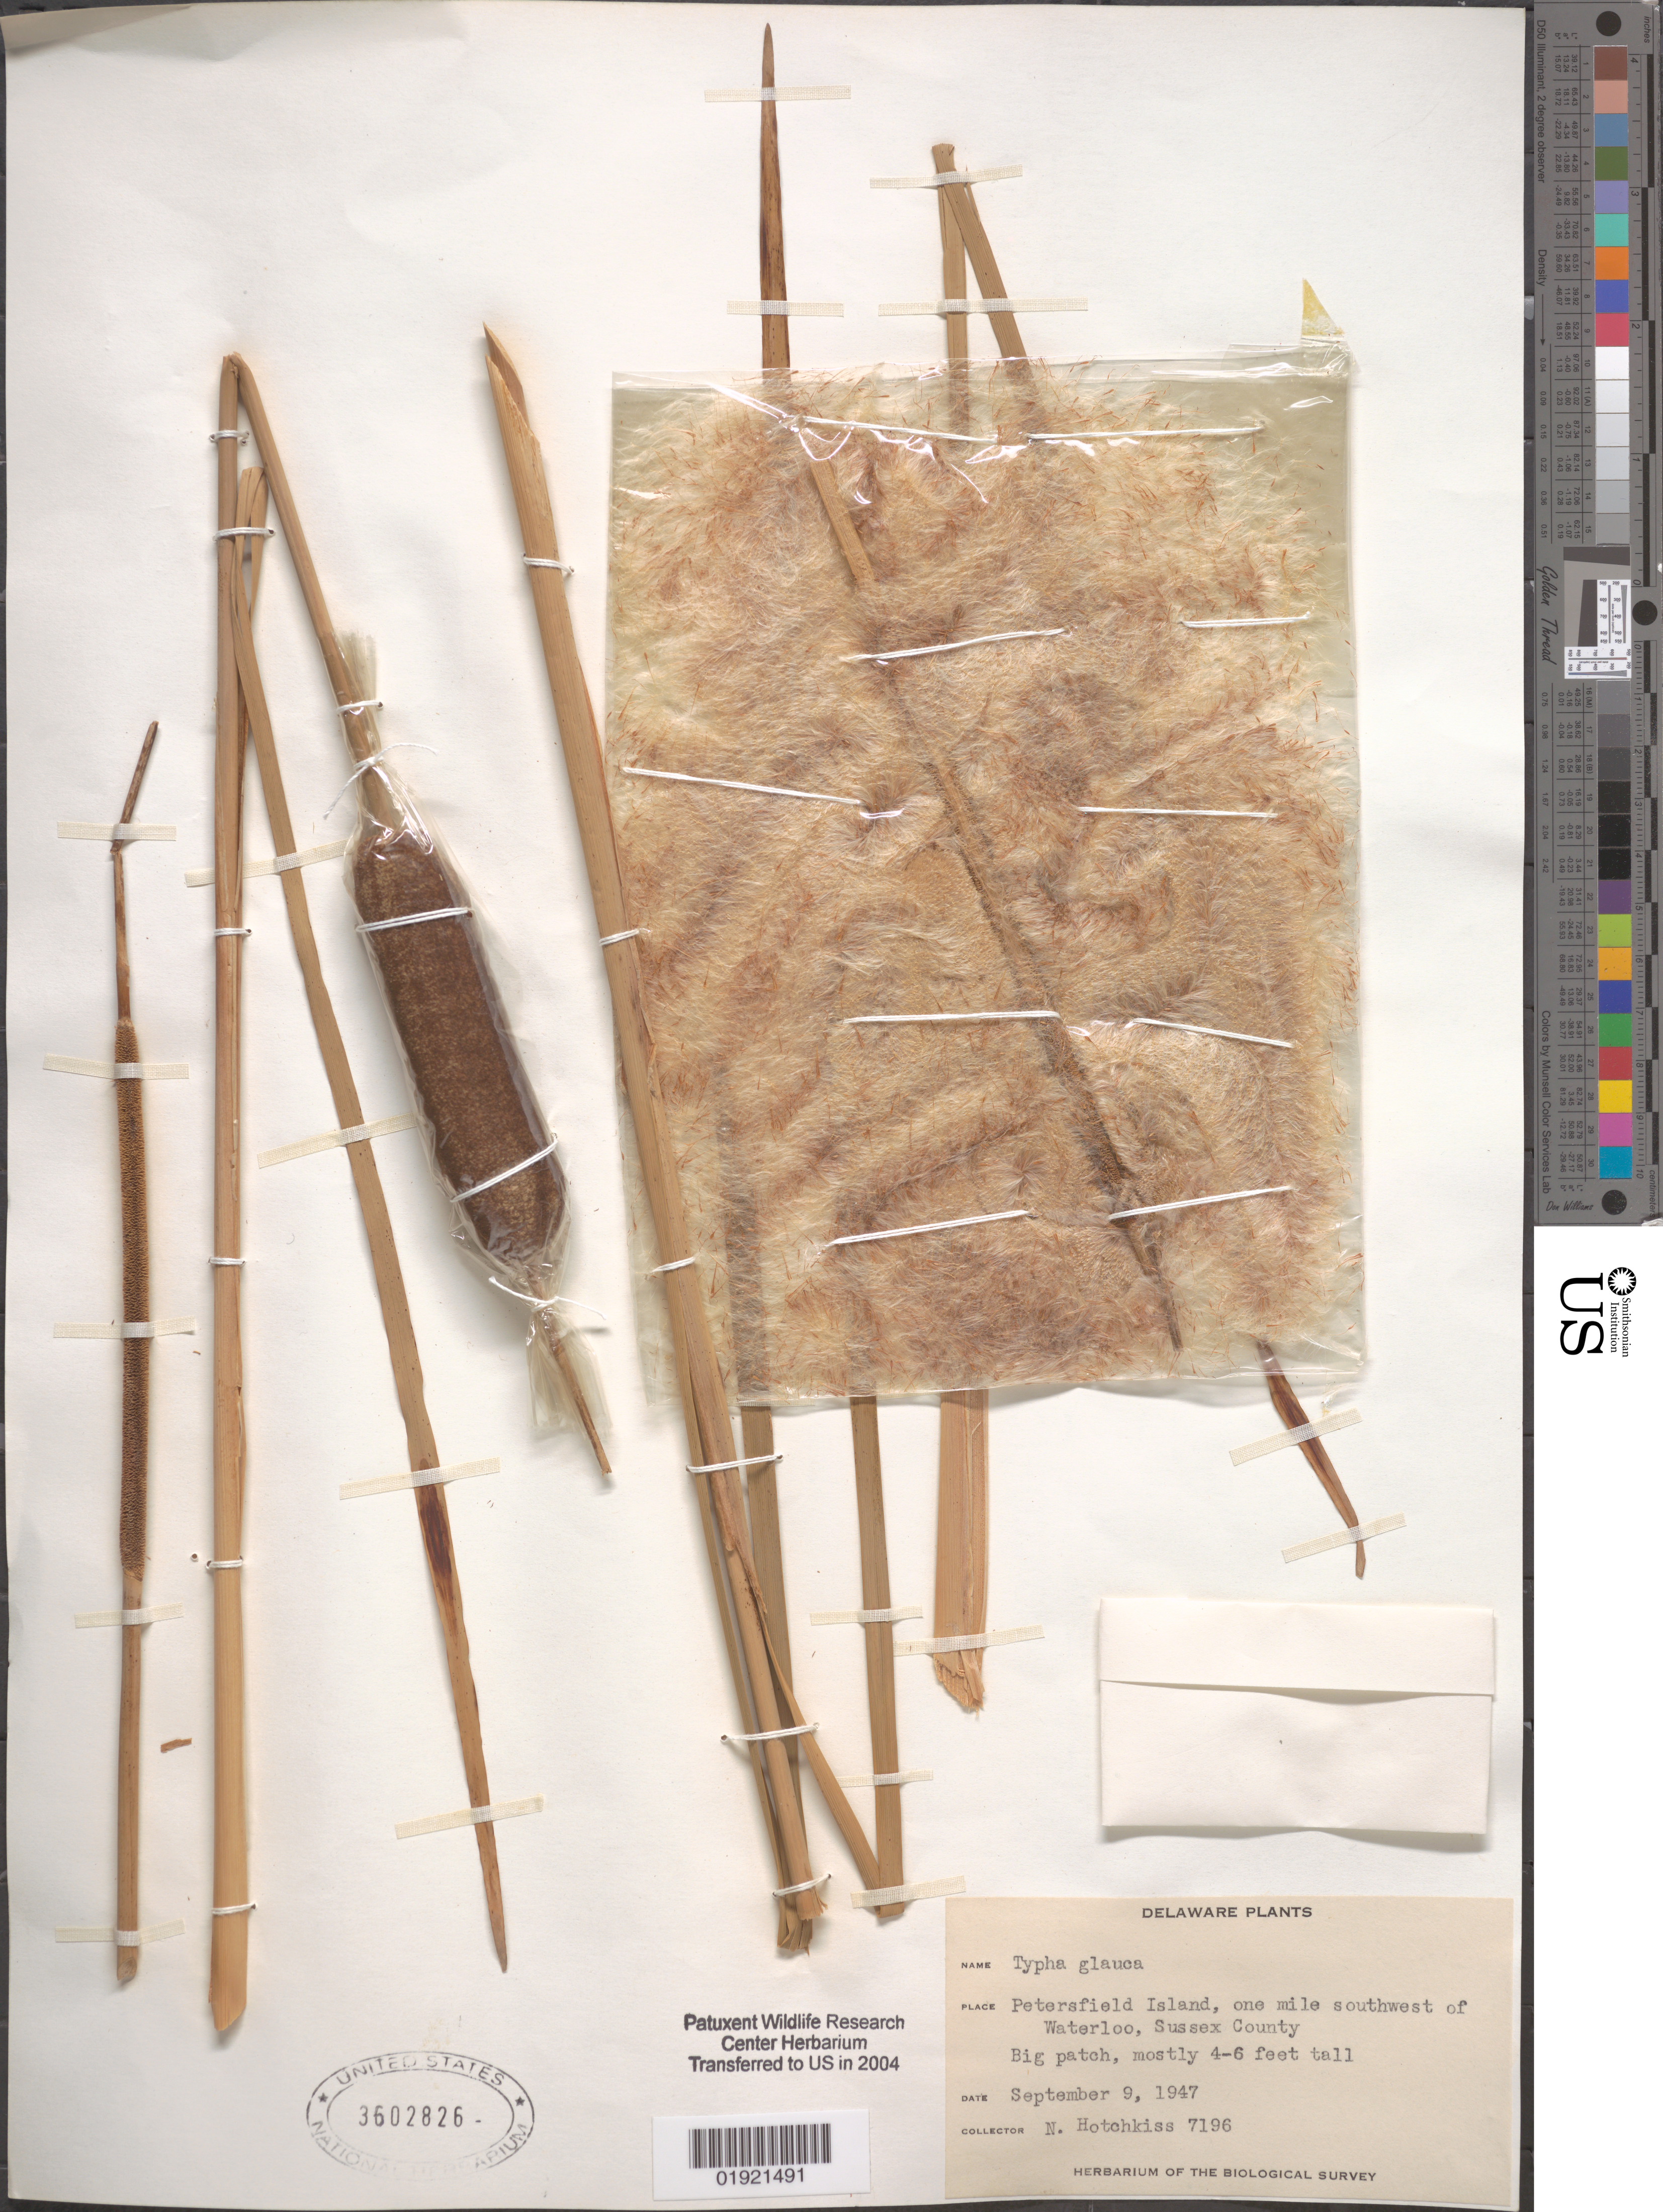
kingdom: Plantae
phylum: Tracheophyta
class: Liliopsida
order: Poales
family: Typhaceae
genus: Typha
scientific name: Typha glauca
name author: Godr.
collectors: N. Hotchkiss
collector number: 7196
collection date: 1947-09-09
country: United States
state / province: Delaware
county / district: Sussex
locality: Petersfield Island, one mile southwest of Waterloo.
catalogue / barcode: US 3602826